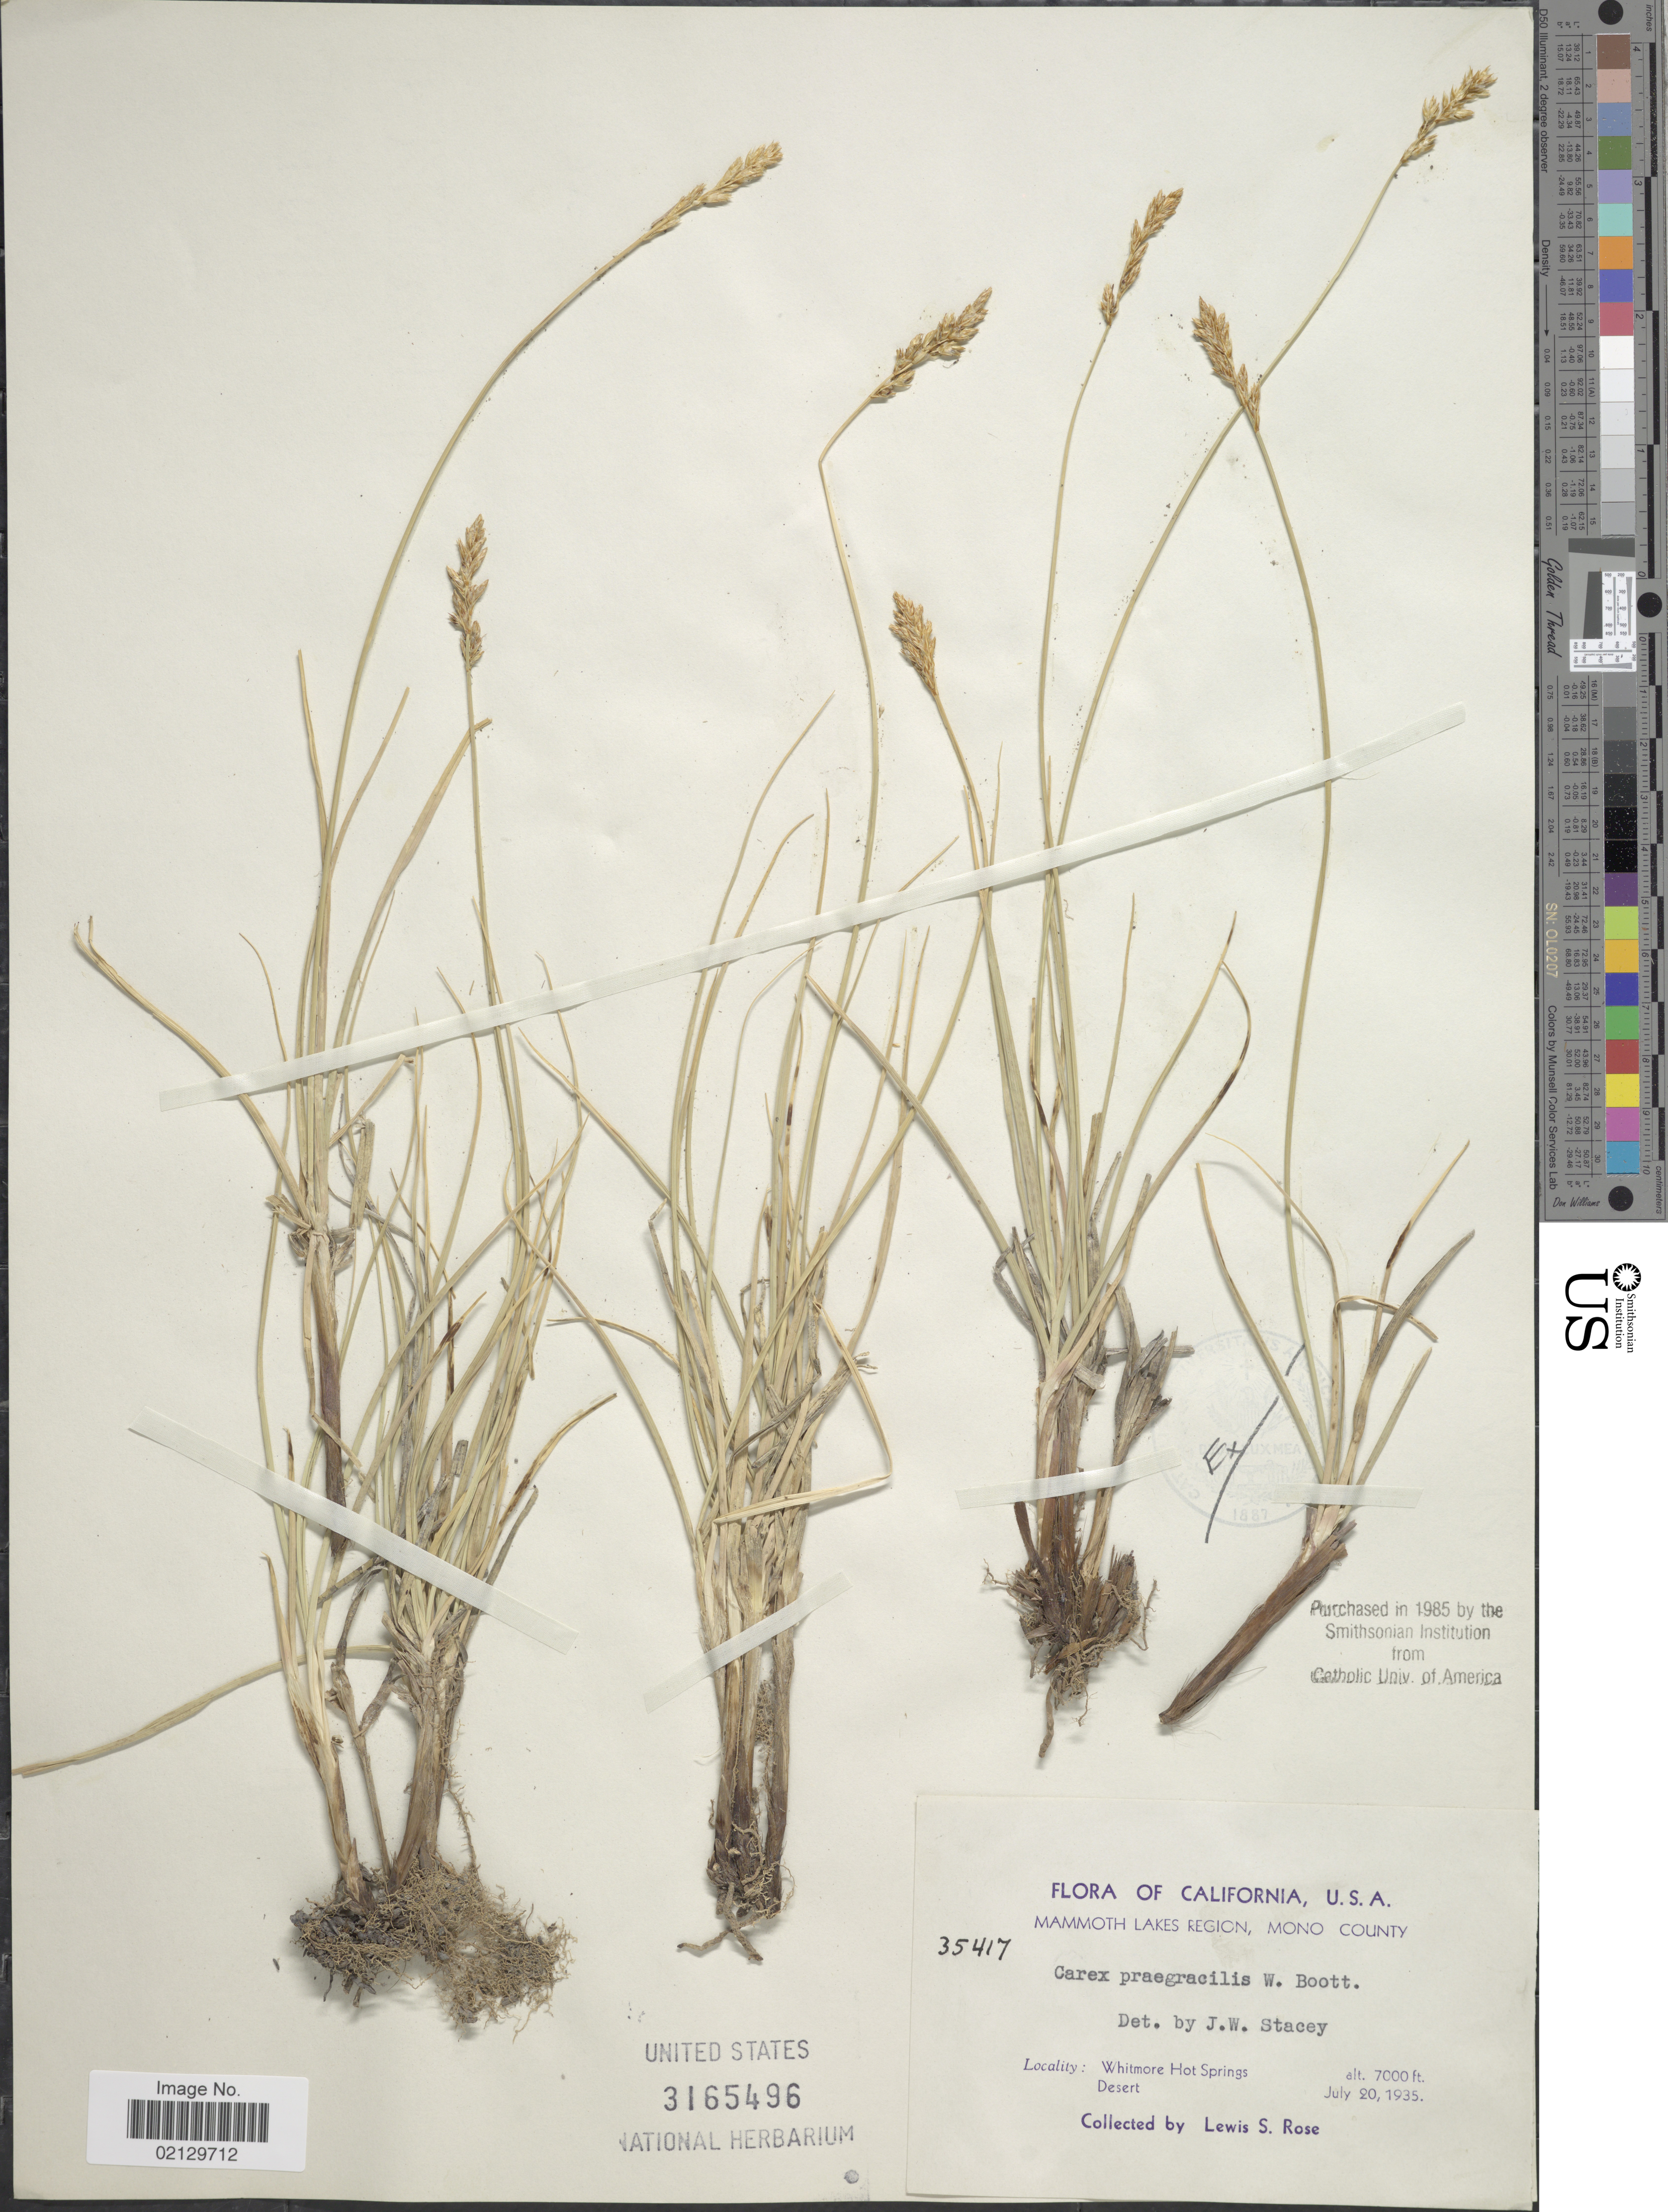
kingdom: Plantae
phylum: Tracheophyta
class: Liliopsida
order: Poales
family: Cyperaceae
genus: Carex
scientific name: Carex praegracilis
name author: W. Boott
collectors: L. S. Rose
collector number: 35417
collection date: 1935-07-20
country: United States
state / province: California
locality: California, U.S.A. Whitmore Hot Springs. Desert.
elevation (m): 2134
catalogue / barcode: US 3165496